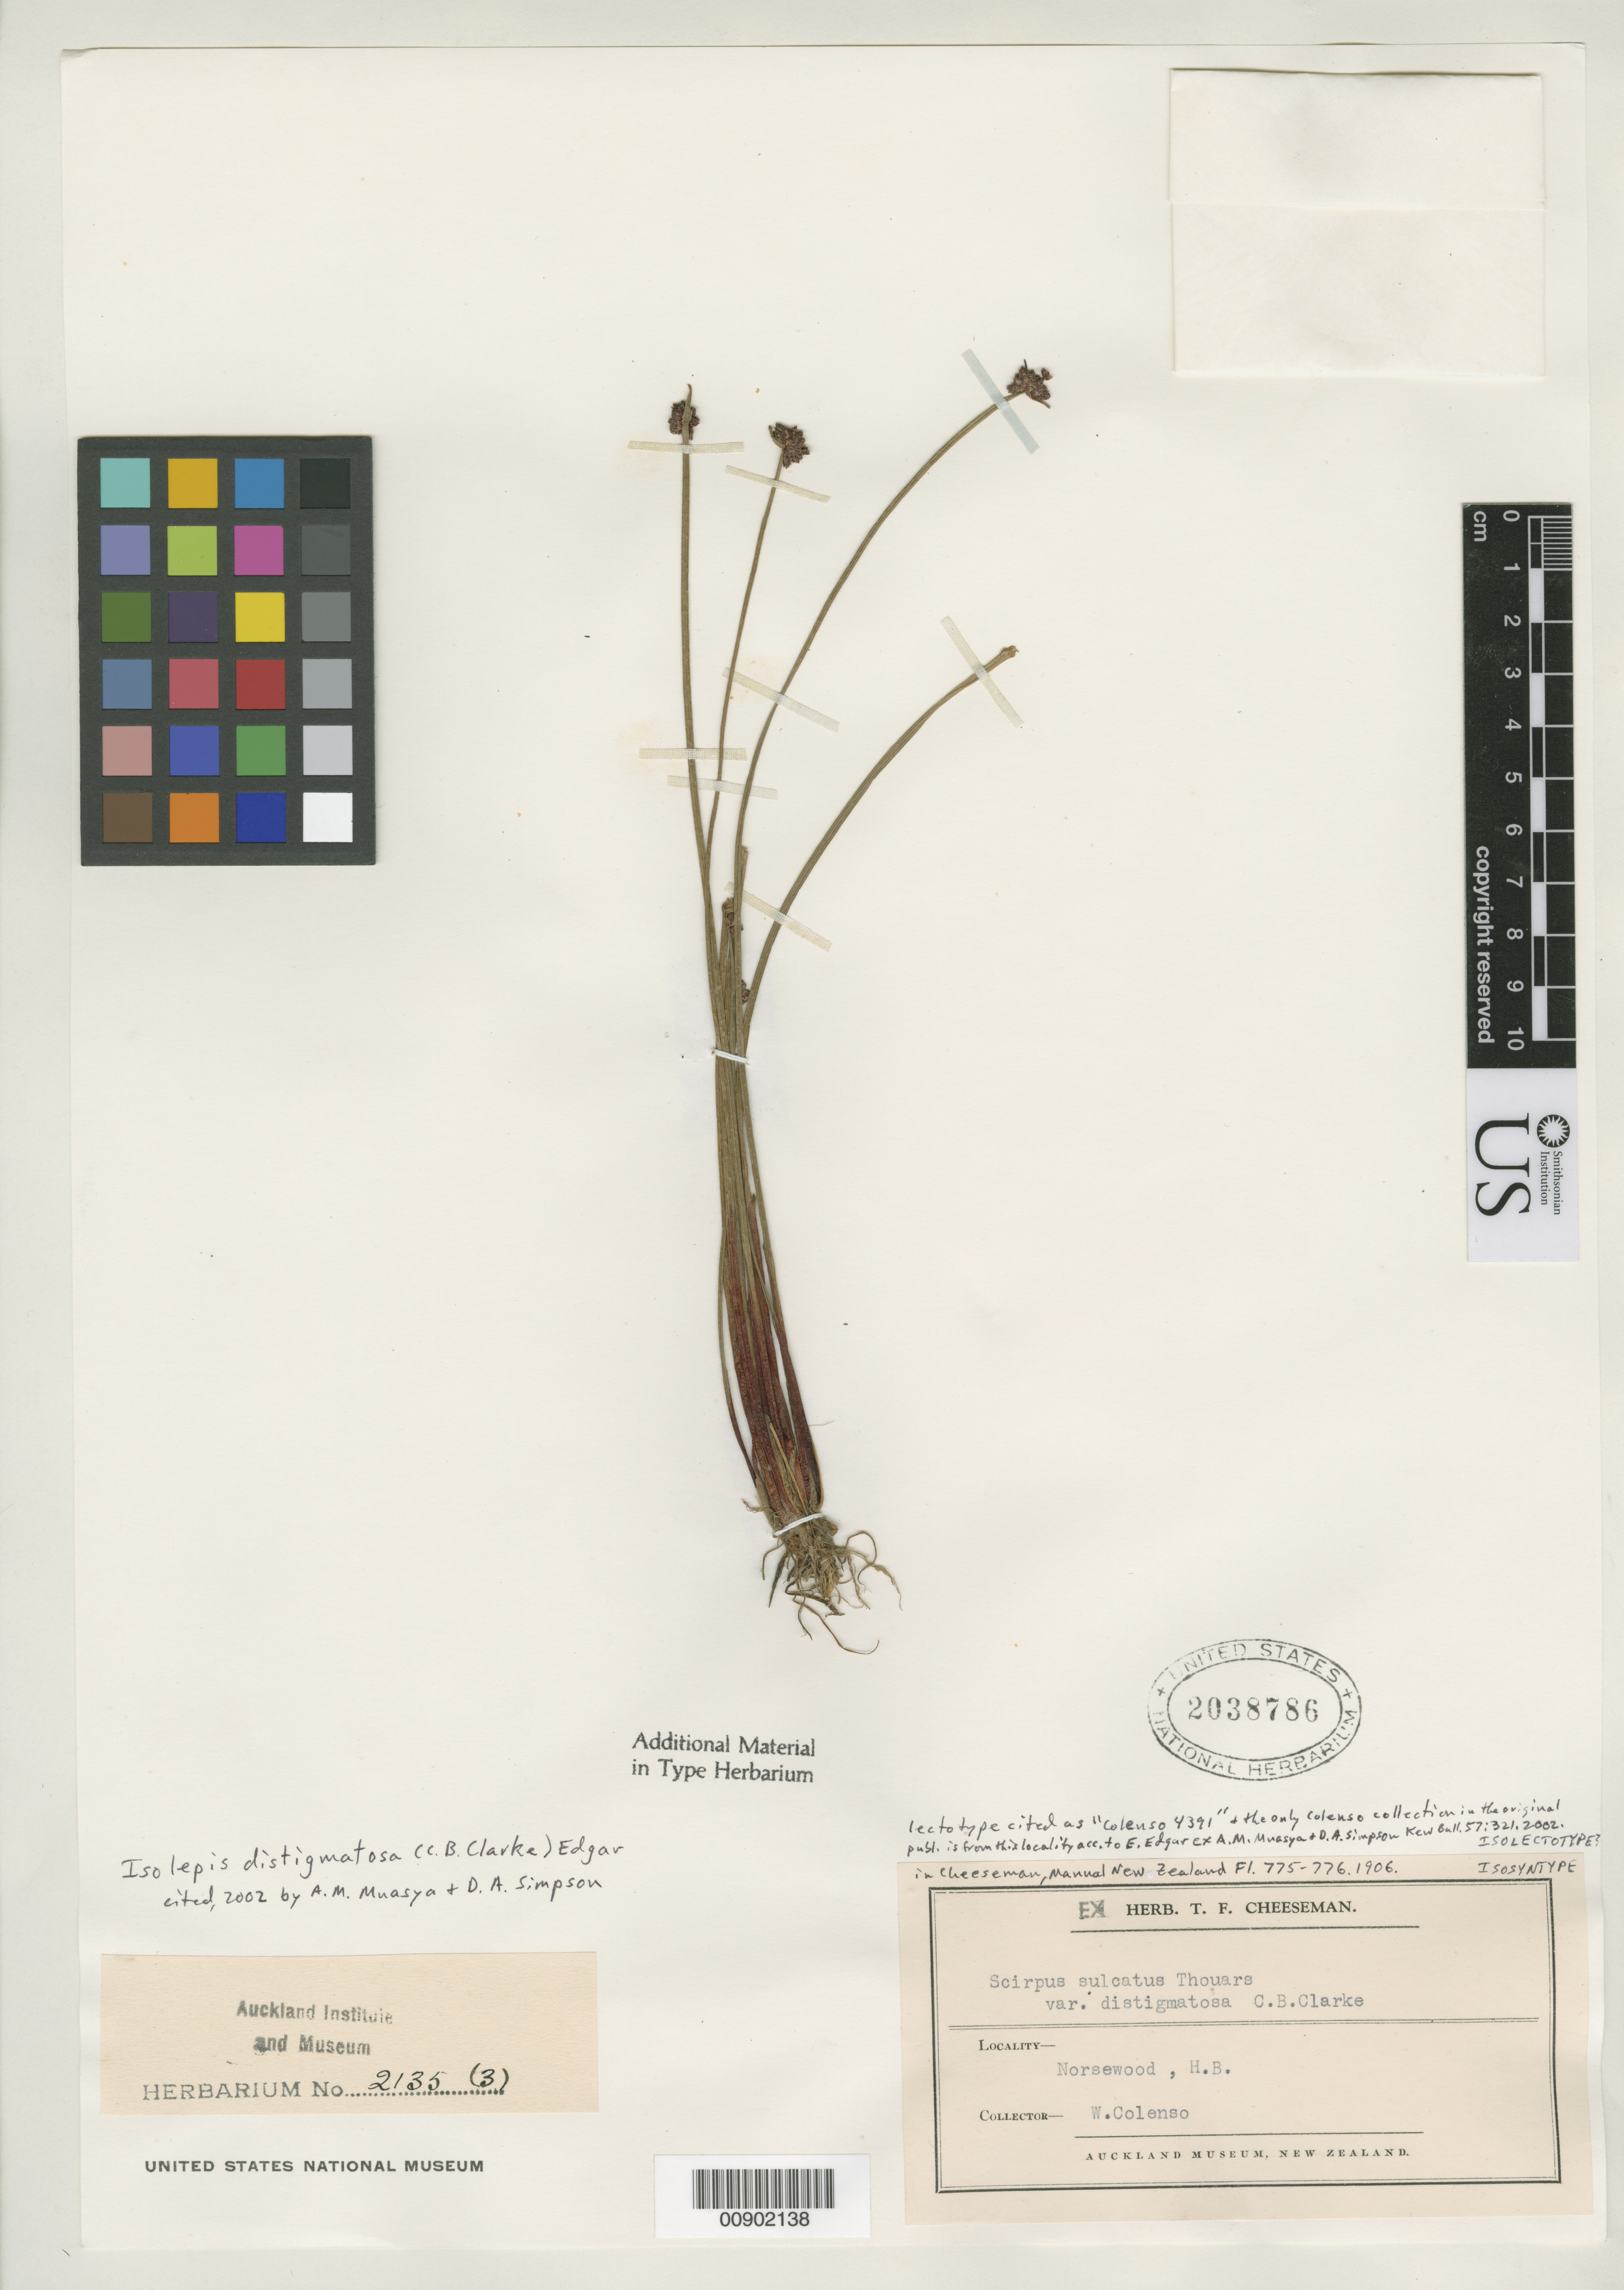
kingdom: Plantae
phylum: Tracheophyta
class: Liliopsida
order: Poales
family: Cyperaceae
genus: Scirpus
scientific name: Scirpus sulcatus var. distigmatosus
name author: C.B. Clarke in Cheeseman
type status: Possible Isolectotype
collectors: W. Colenso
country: New Zealand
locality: Norsewood H.B.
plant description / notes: Cited by Muasya & Simpson, Kew Bull. 57: 321 (2002).; Auckland Institute and Museum herbarium no. 2135 (3). Lectotype collection cited as Colenso 4391 by Edgar (1987) & by Muasya & Simpson (2002).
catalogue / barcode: US 2038786